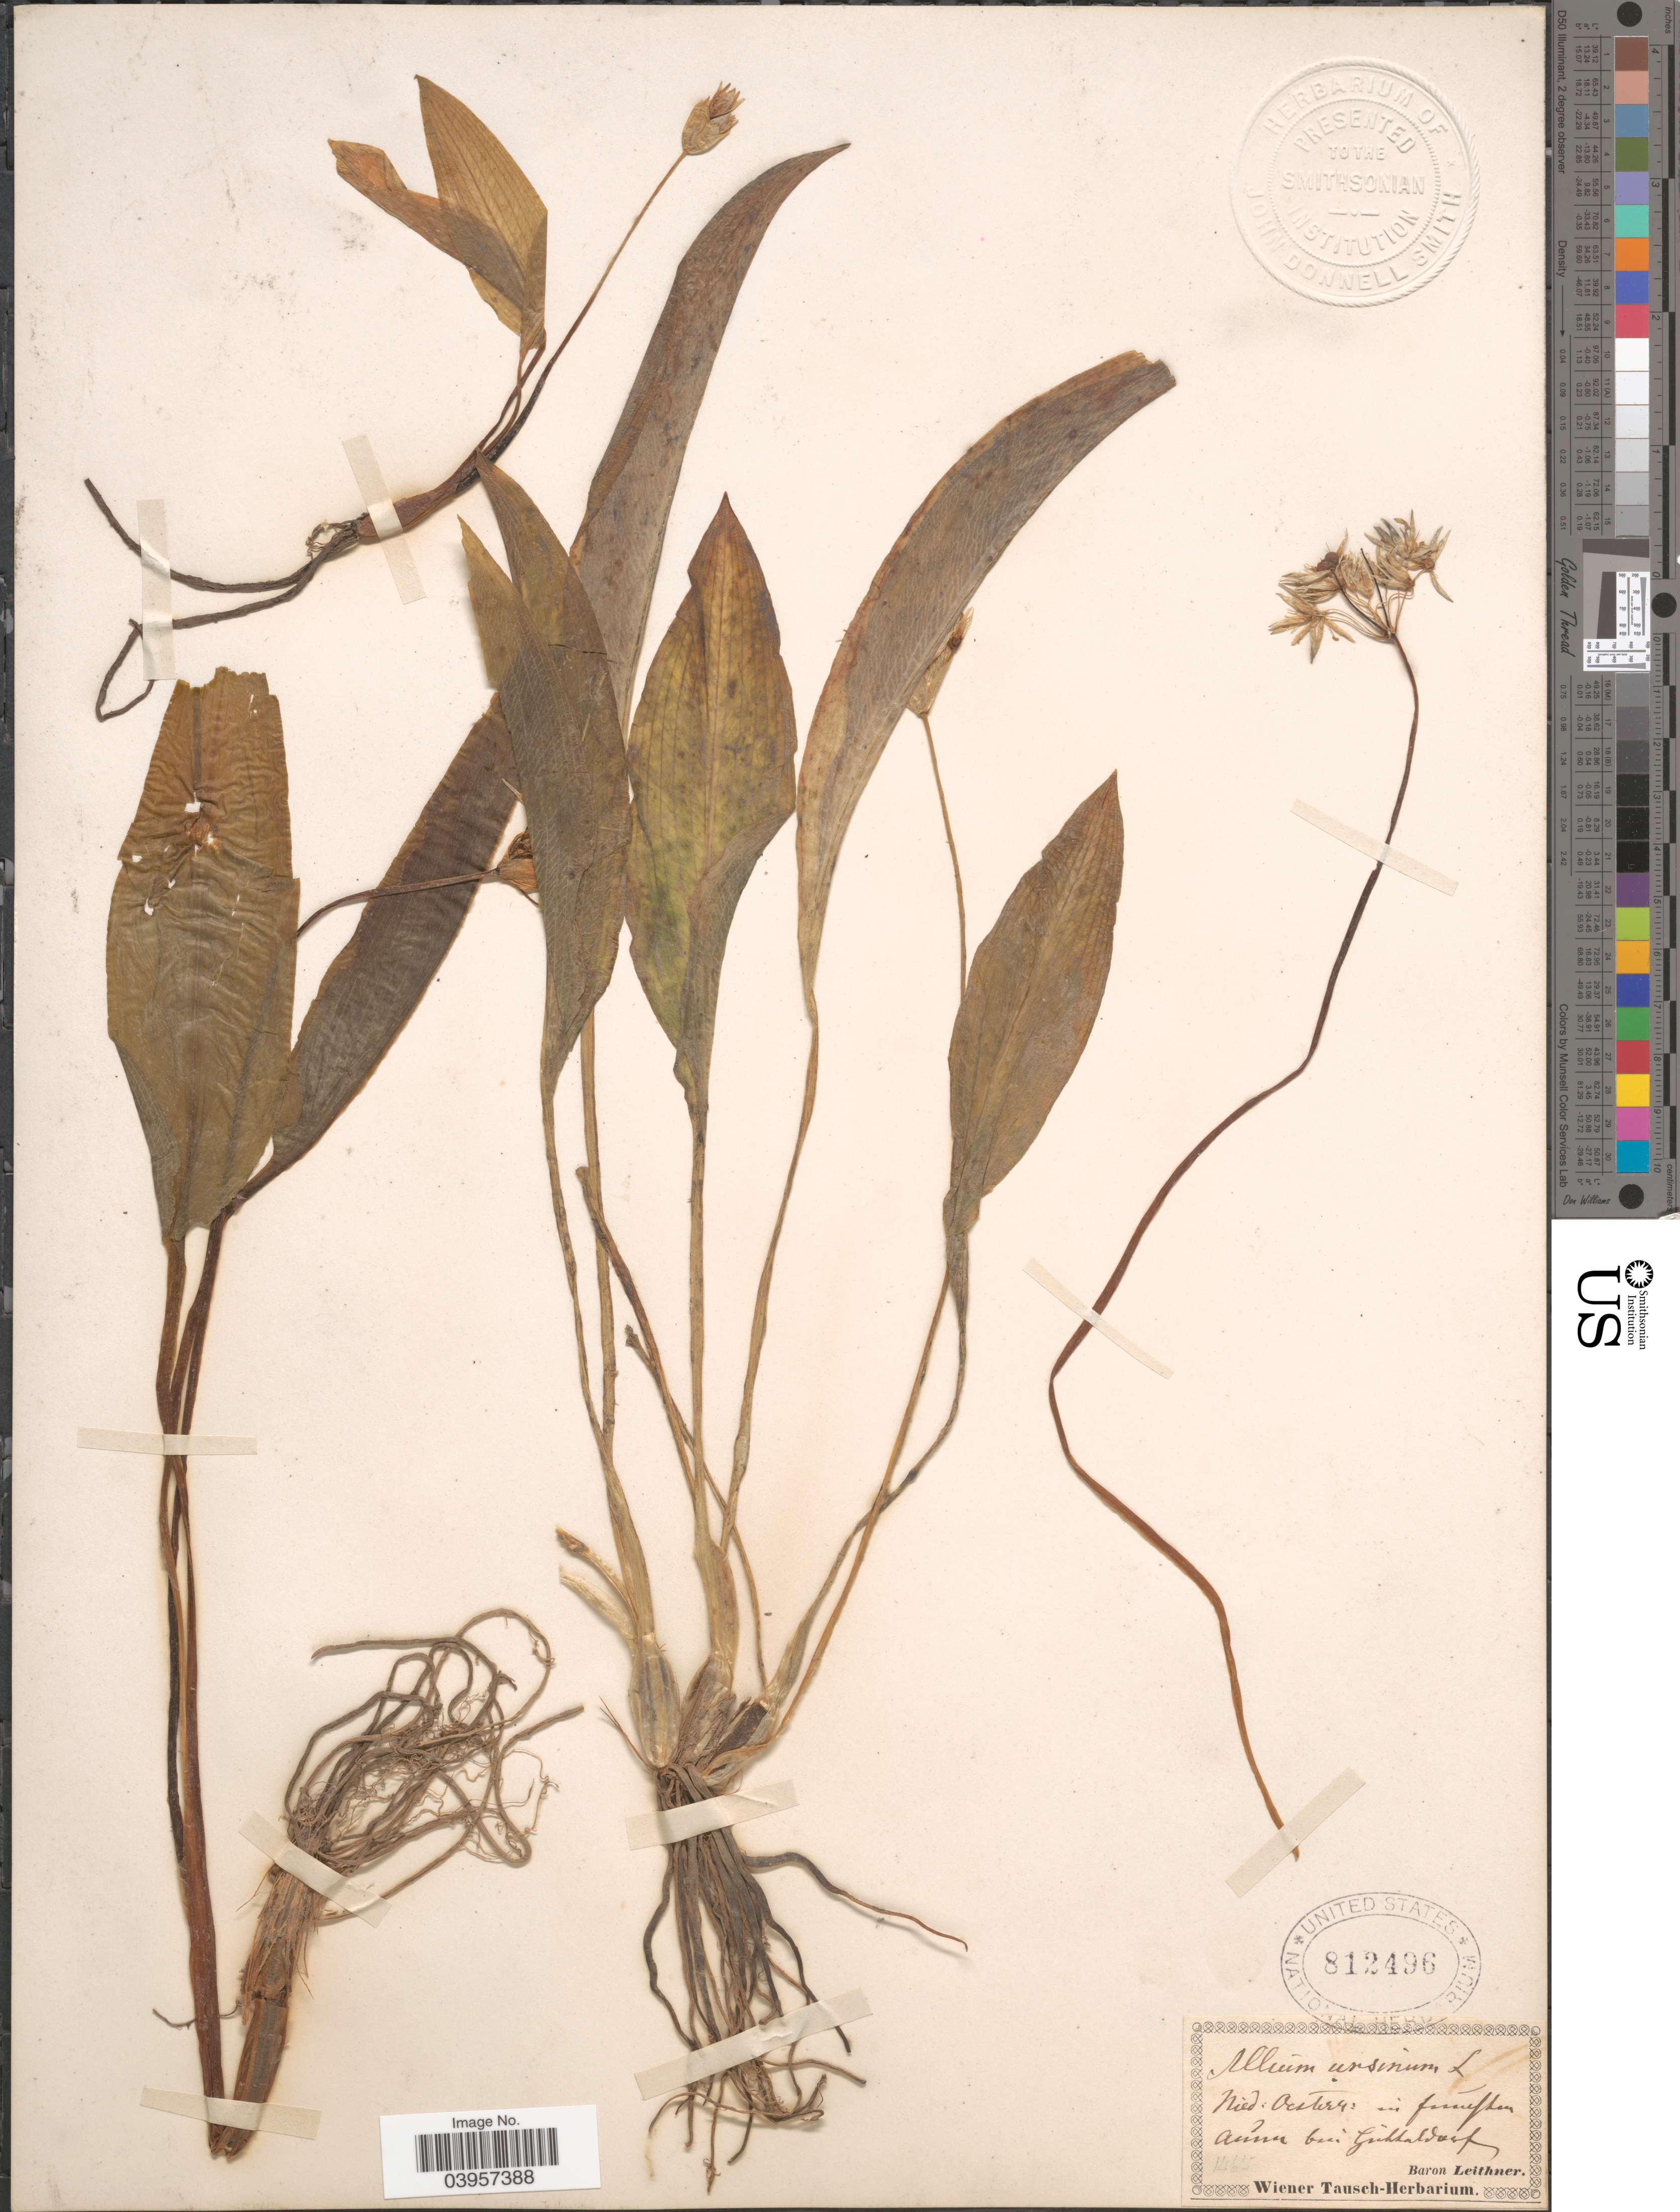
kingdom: Plantae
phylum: Tracheophyta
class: Liliopsida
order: Asparagales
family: Amaryllidaceae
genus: Allium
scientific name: Allium ursinum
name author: L.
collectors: B. Leithner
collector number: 1465*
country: Austria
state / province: Niederosterreich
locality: Nied. Oesterr: in firniuflen. Asínu bei Gussendorf.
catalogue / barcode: US 812496